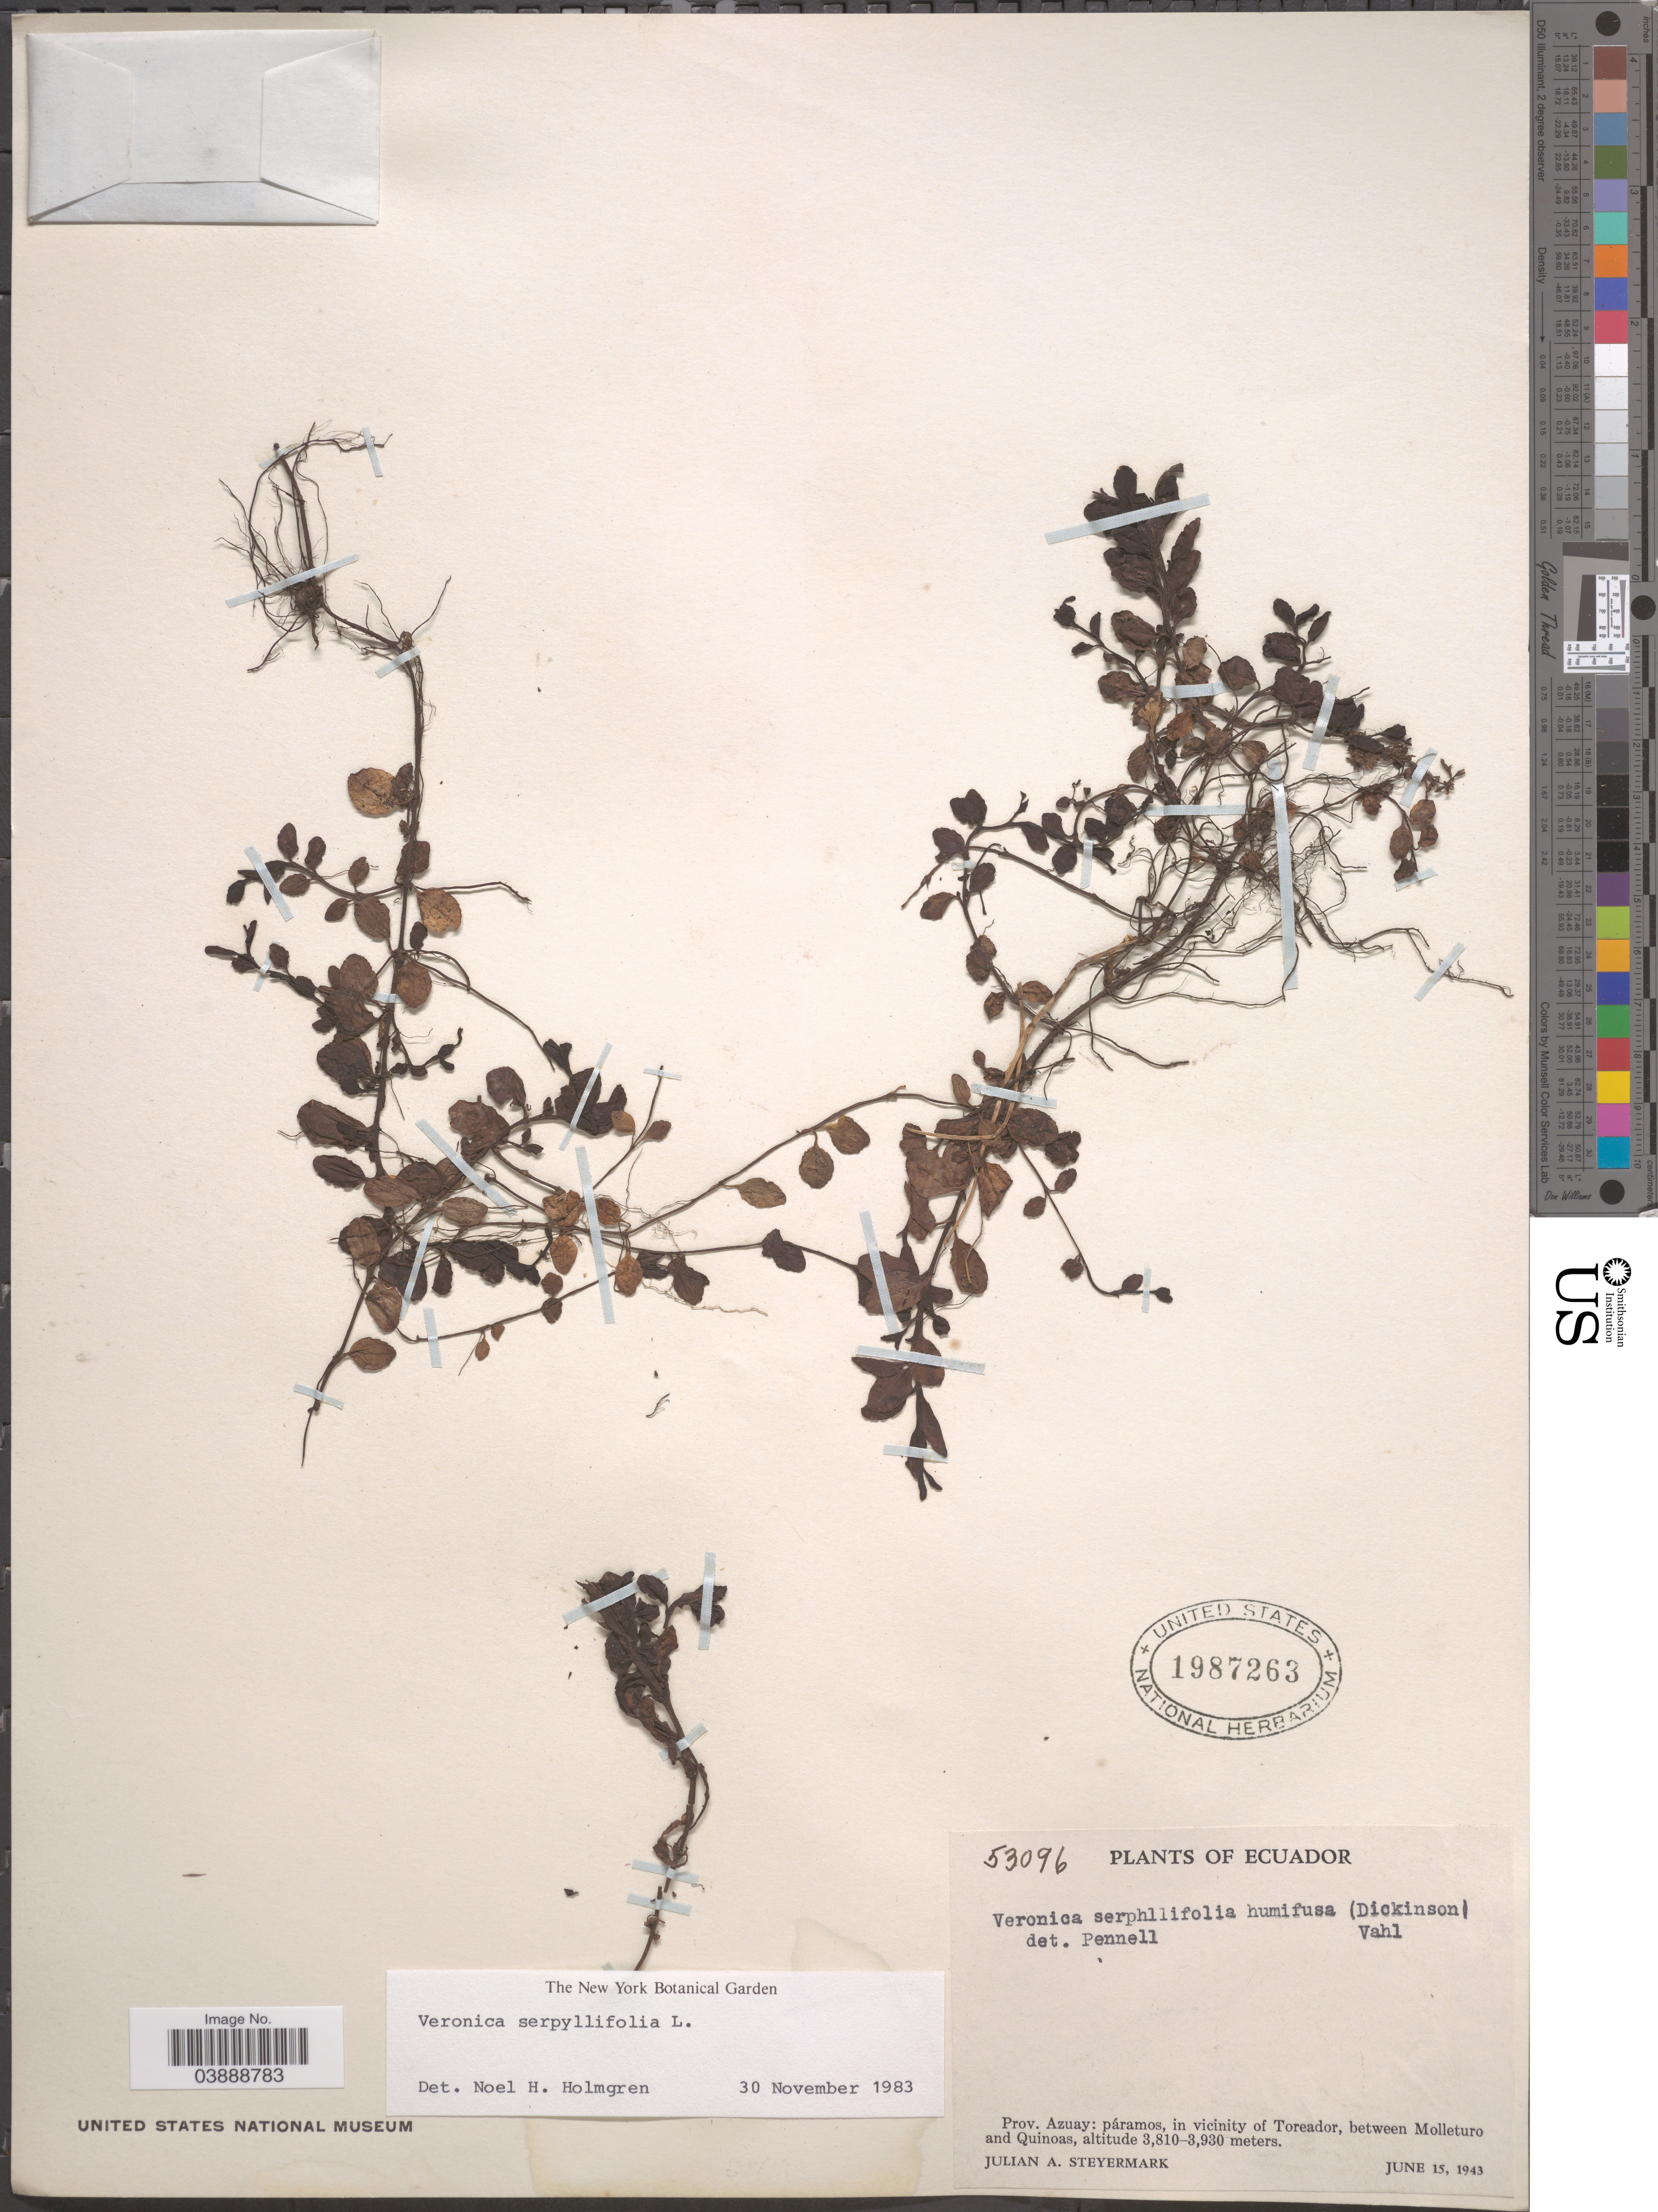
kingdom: Plantae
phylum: Tracheophyta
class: Magnoliopsida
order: Lamiales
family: Plantaginaceae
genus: Veronica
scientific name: Veronica serpyllifolia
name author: L.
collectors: J. Steyermark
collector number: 53096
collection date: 1943-06-15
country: Ecuador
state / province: Azuay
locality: Páramos, in vicinity of Toreador, between Molleturo and Quinoas.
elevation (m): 3810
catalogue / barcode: US 1987263